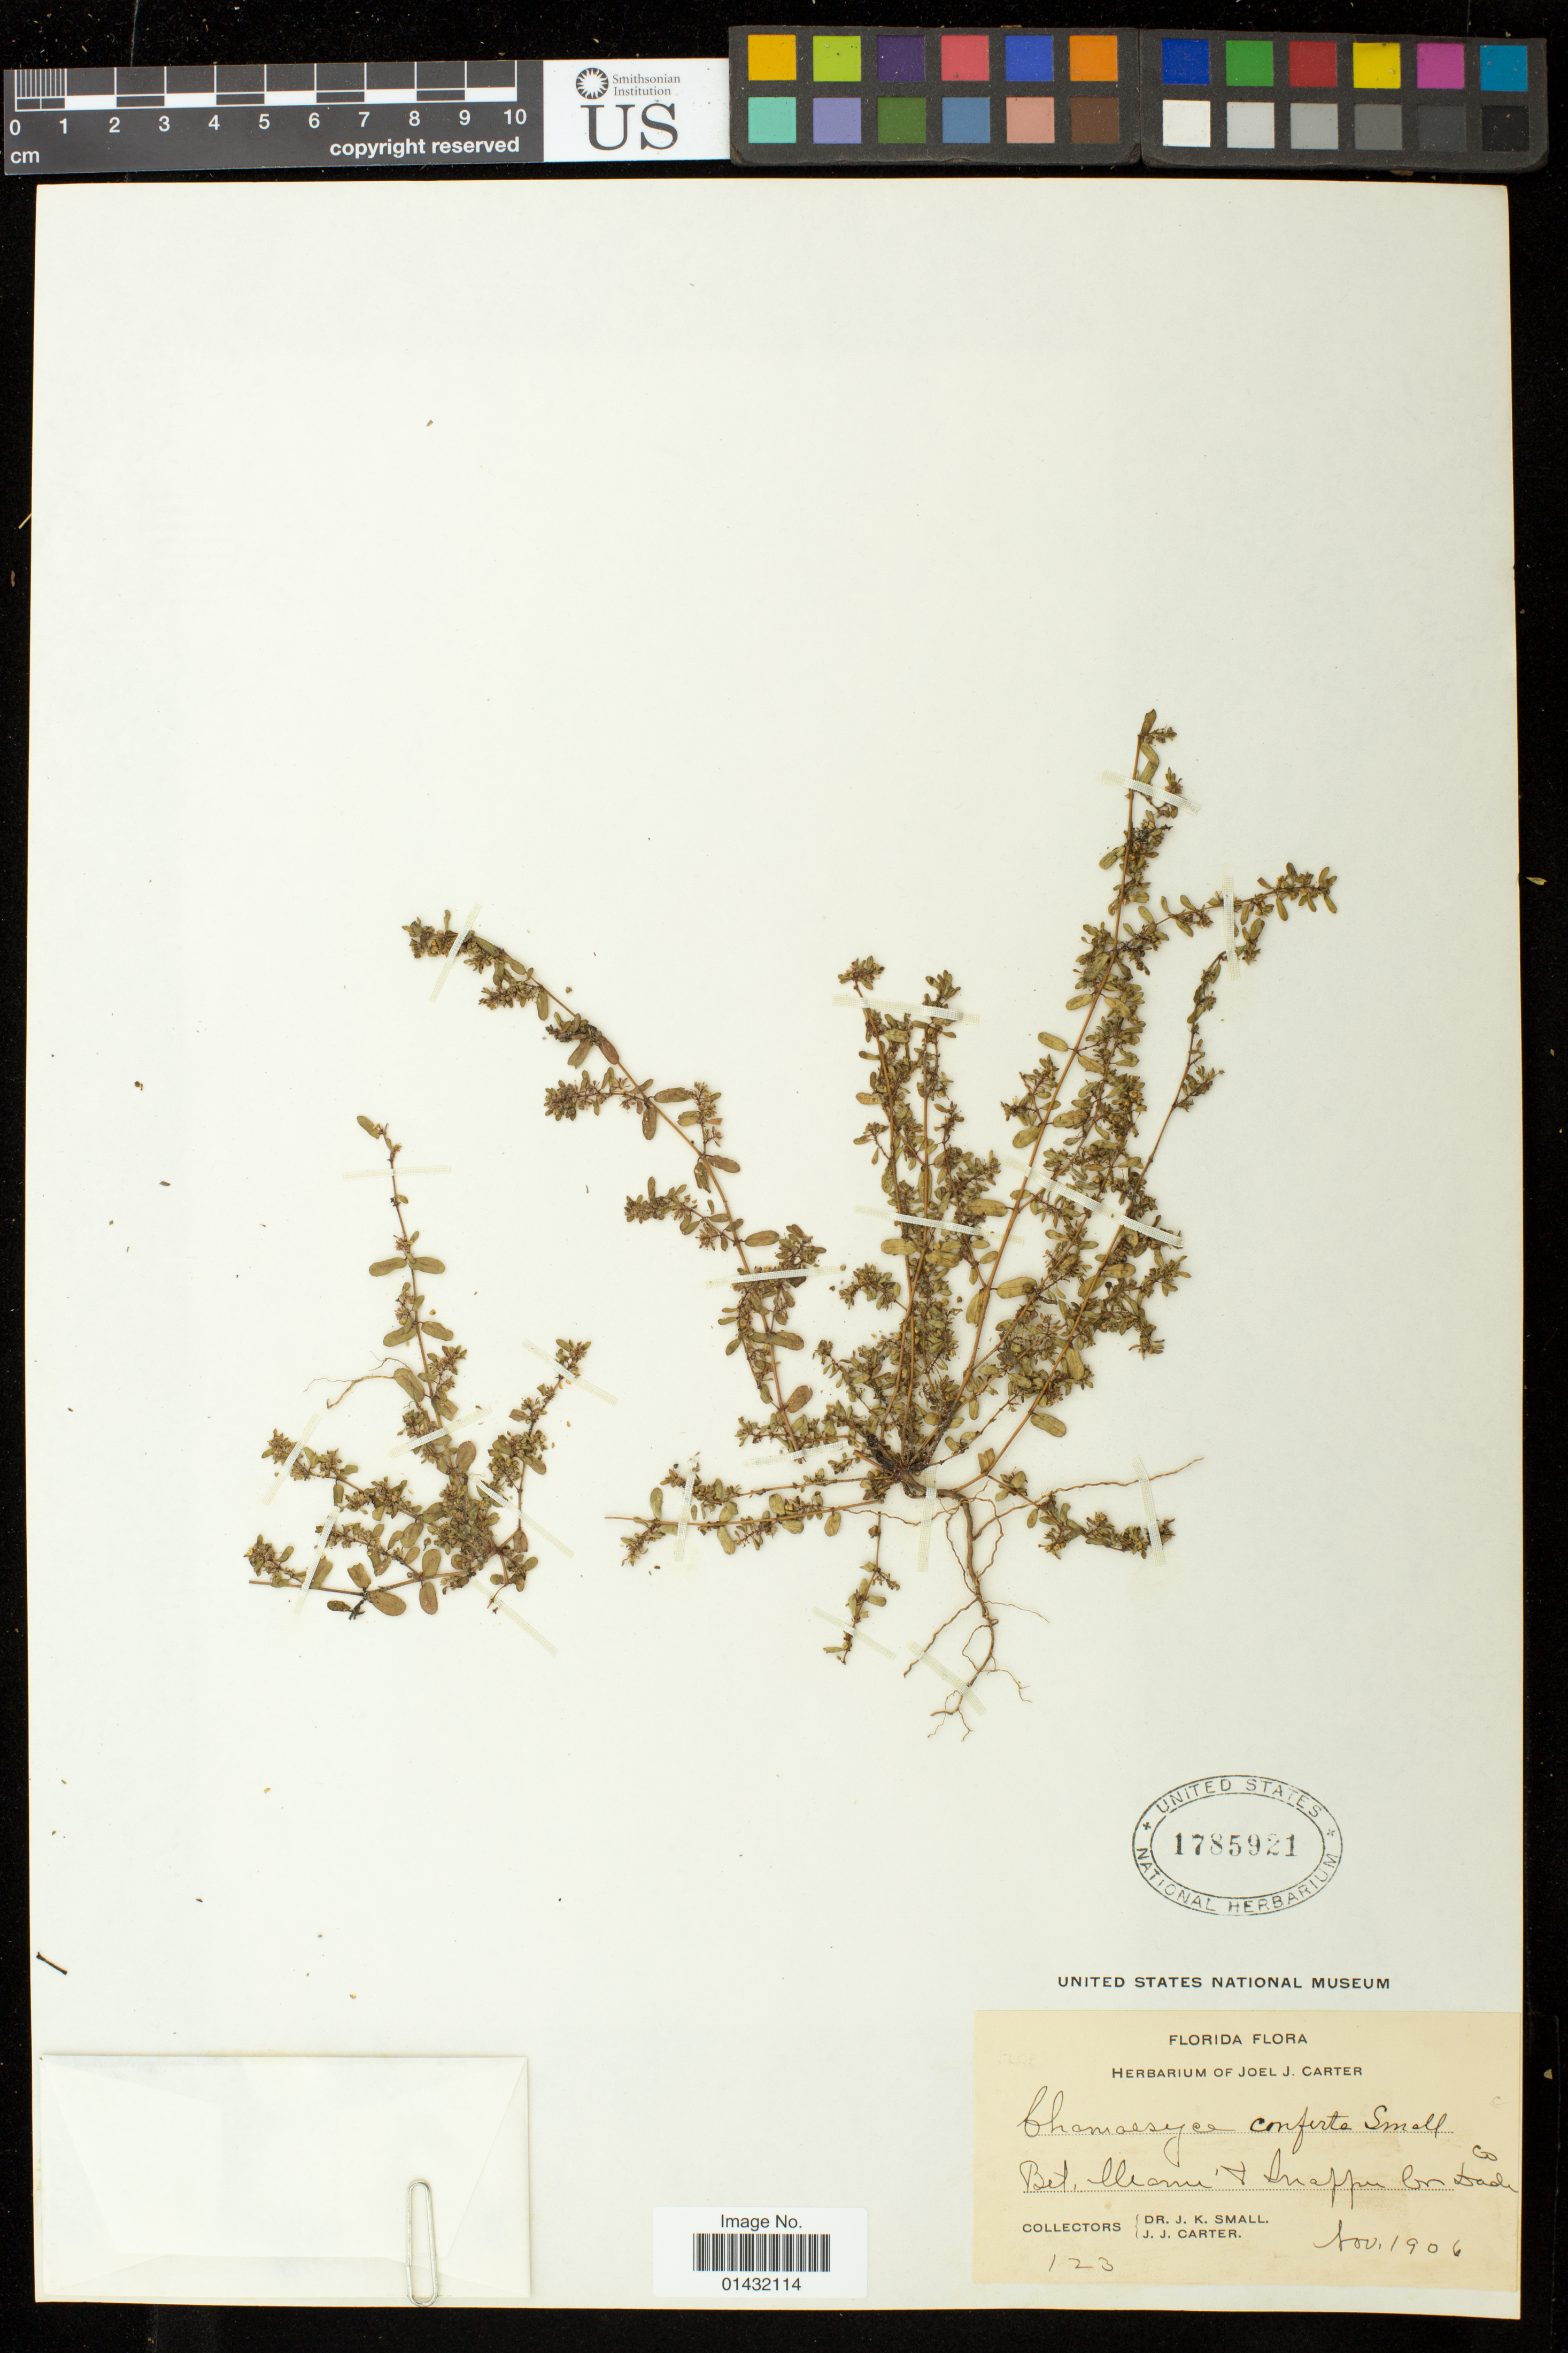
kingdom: Plantae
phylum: Tracheophyta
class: Magnoliopsida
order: Malpighiales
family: Euphorbiaceae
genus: Euphorbia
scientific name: Euphorbia conferta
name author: (Small) Oudejans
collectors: J. K. Small & J. J. Carter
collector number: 123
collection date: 1906-11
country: United States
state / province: Florida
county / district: Miami-Dade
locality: Bet. Miami & Snapper Cr Dade Co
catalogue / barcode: US 1785921